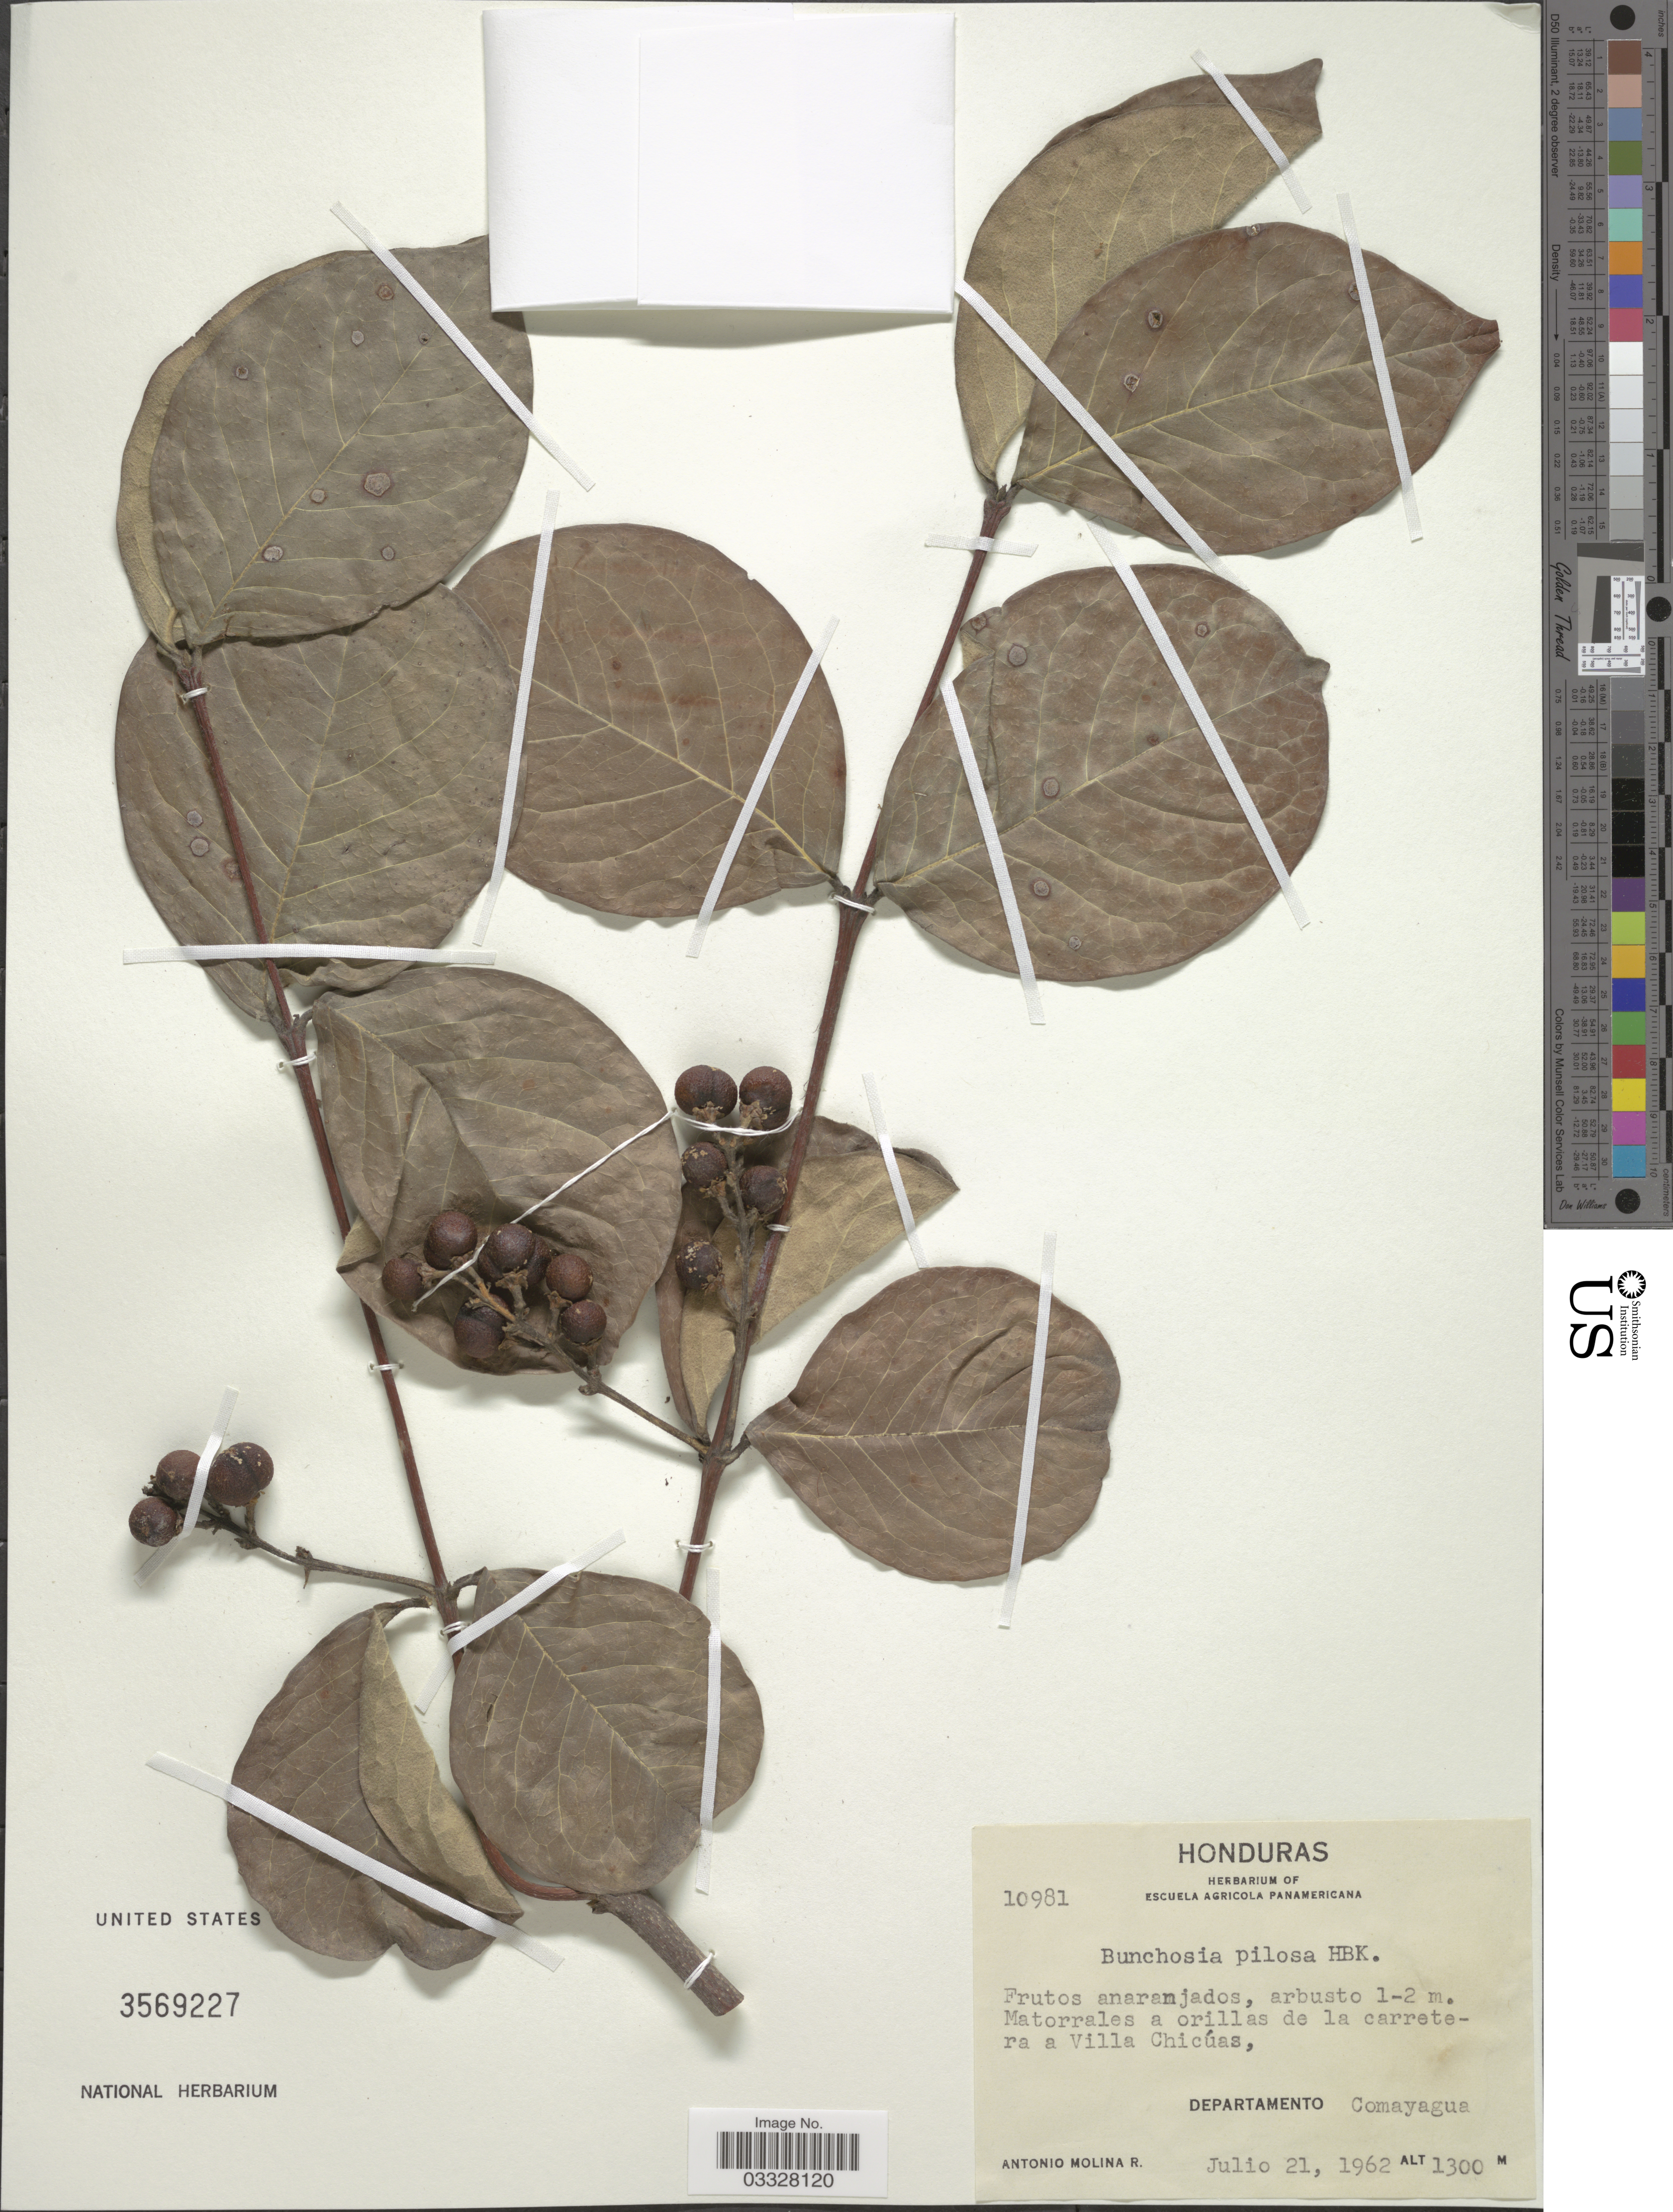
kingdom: Plantae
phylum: Tracheophyta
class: Magnoliopsida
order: Malpighiales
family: Malpighiaceae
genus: Bunchosia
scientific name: Bunchosia pilosa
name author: Kunth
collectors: A. Molina R.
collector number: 10981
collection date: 1962-07-21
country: Honduras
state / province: Comayagua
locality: Matorrales a orillas de la carretera a Villa Chicúas, Departamento Comayagua.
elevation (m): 1300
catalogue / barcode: US 3569227